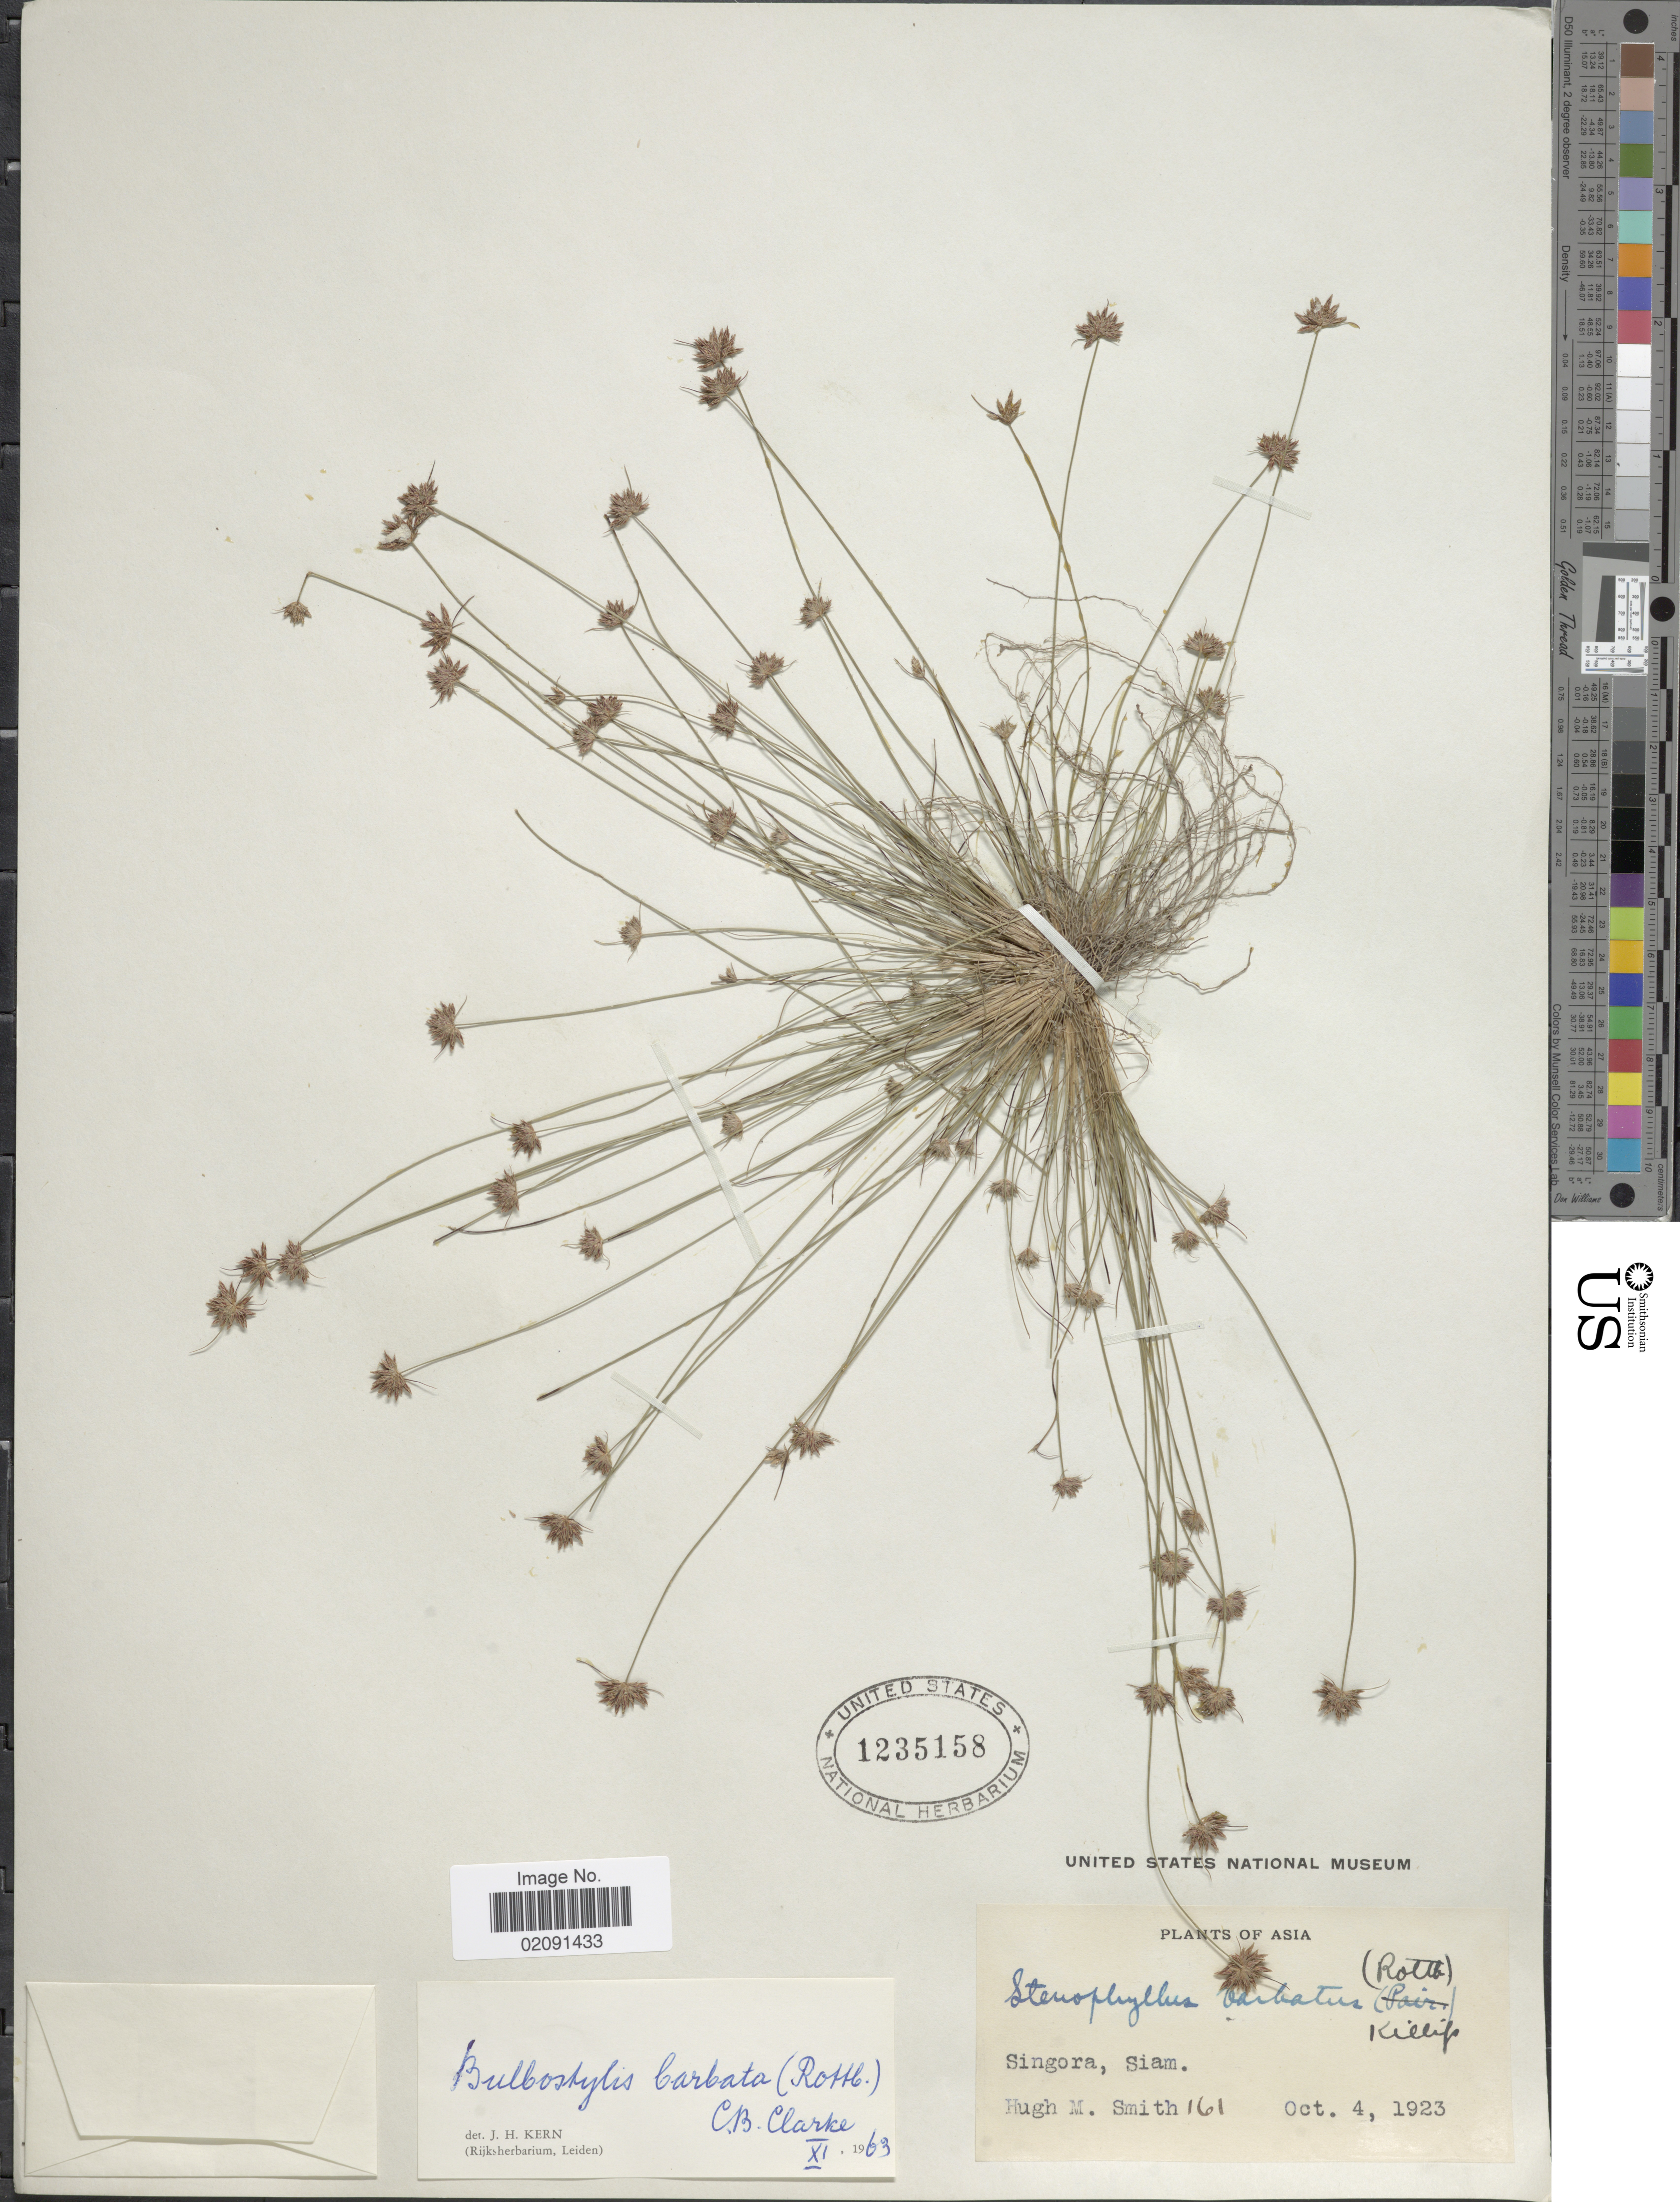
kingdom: Plantae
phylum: Tracheophyta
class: Liliopsida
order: Poales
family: Cyperaceae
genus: Bulbostylis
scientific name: Bulbostylis barbata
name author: (Rottb.) C.B. Clarke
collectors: H. M. Smith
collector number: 161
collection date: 1923-10-04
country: Thailand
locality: Singora, Siam.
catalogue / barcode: US 1235158